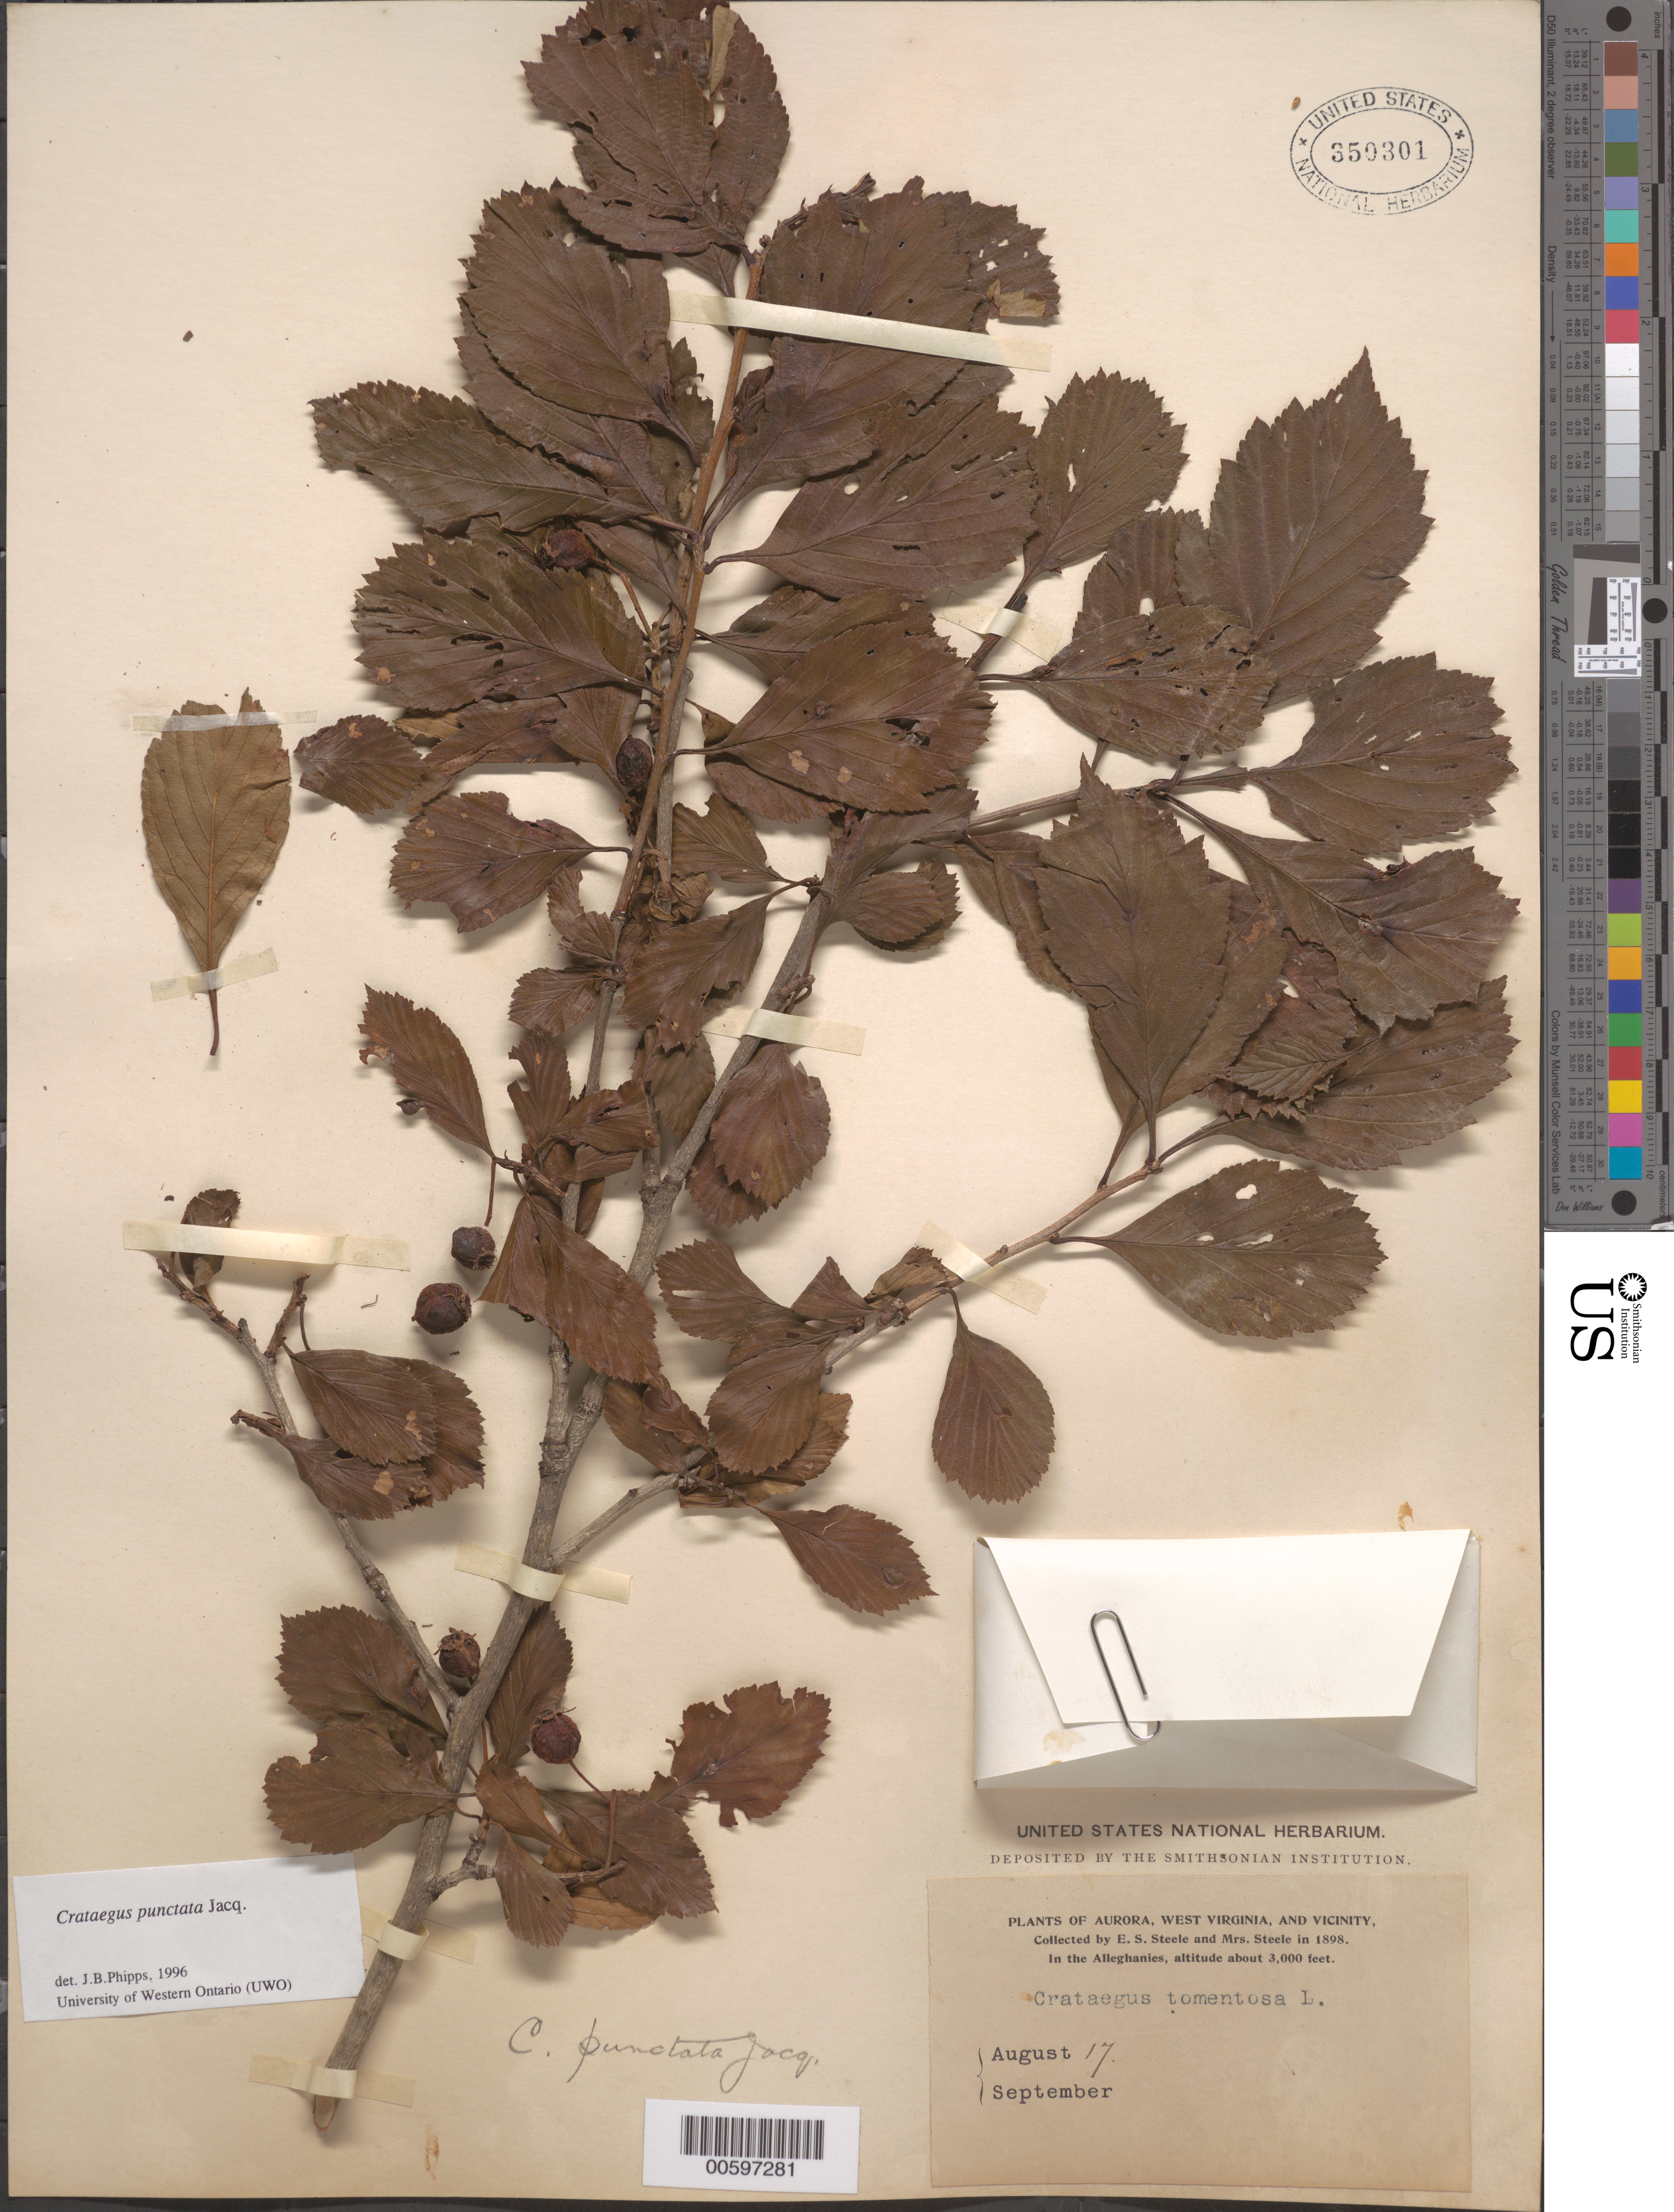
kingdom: Plantae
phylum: Tracheophyta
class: Magnoliopsida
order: Rosales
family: Rosaceae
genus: Crataegus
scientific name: Crataegus punctata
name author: Jacq.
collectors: E. Steele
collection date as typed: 17 Aug 1898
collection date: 1898-08-17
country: United States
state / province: West Virginia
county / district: Preston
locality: in the Alleghanies, Aurora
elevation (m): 914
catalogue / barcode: US 350301